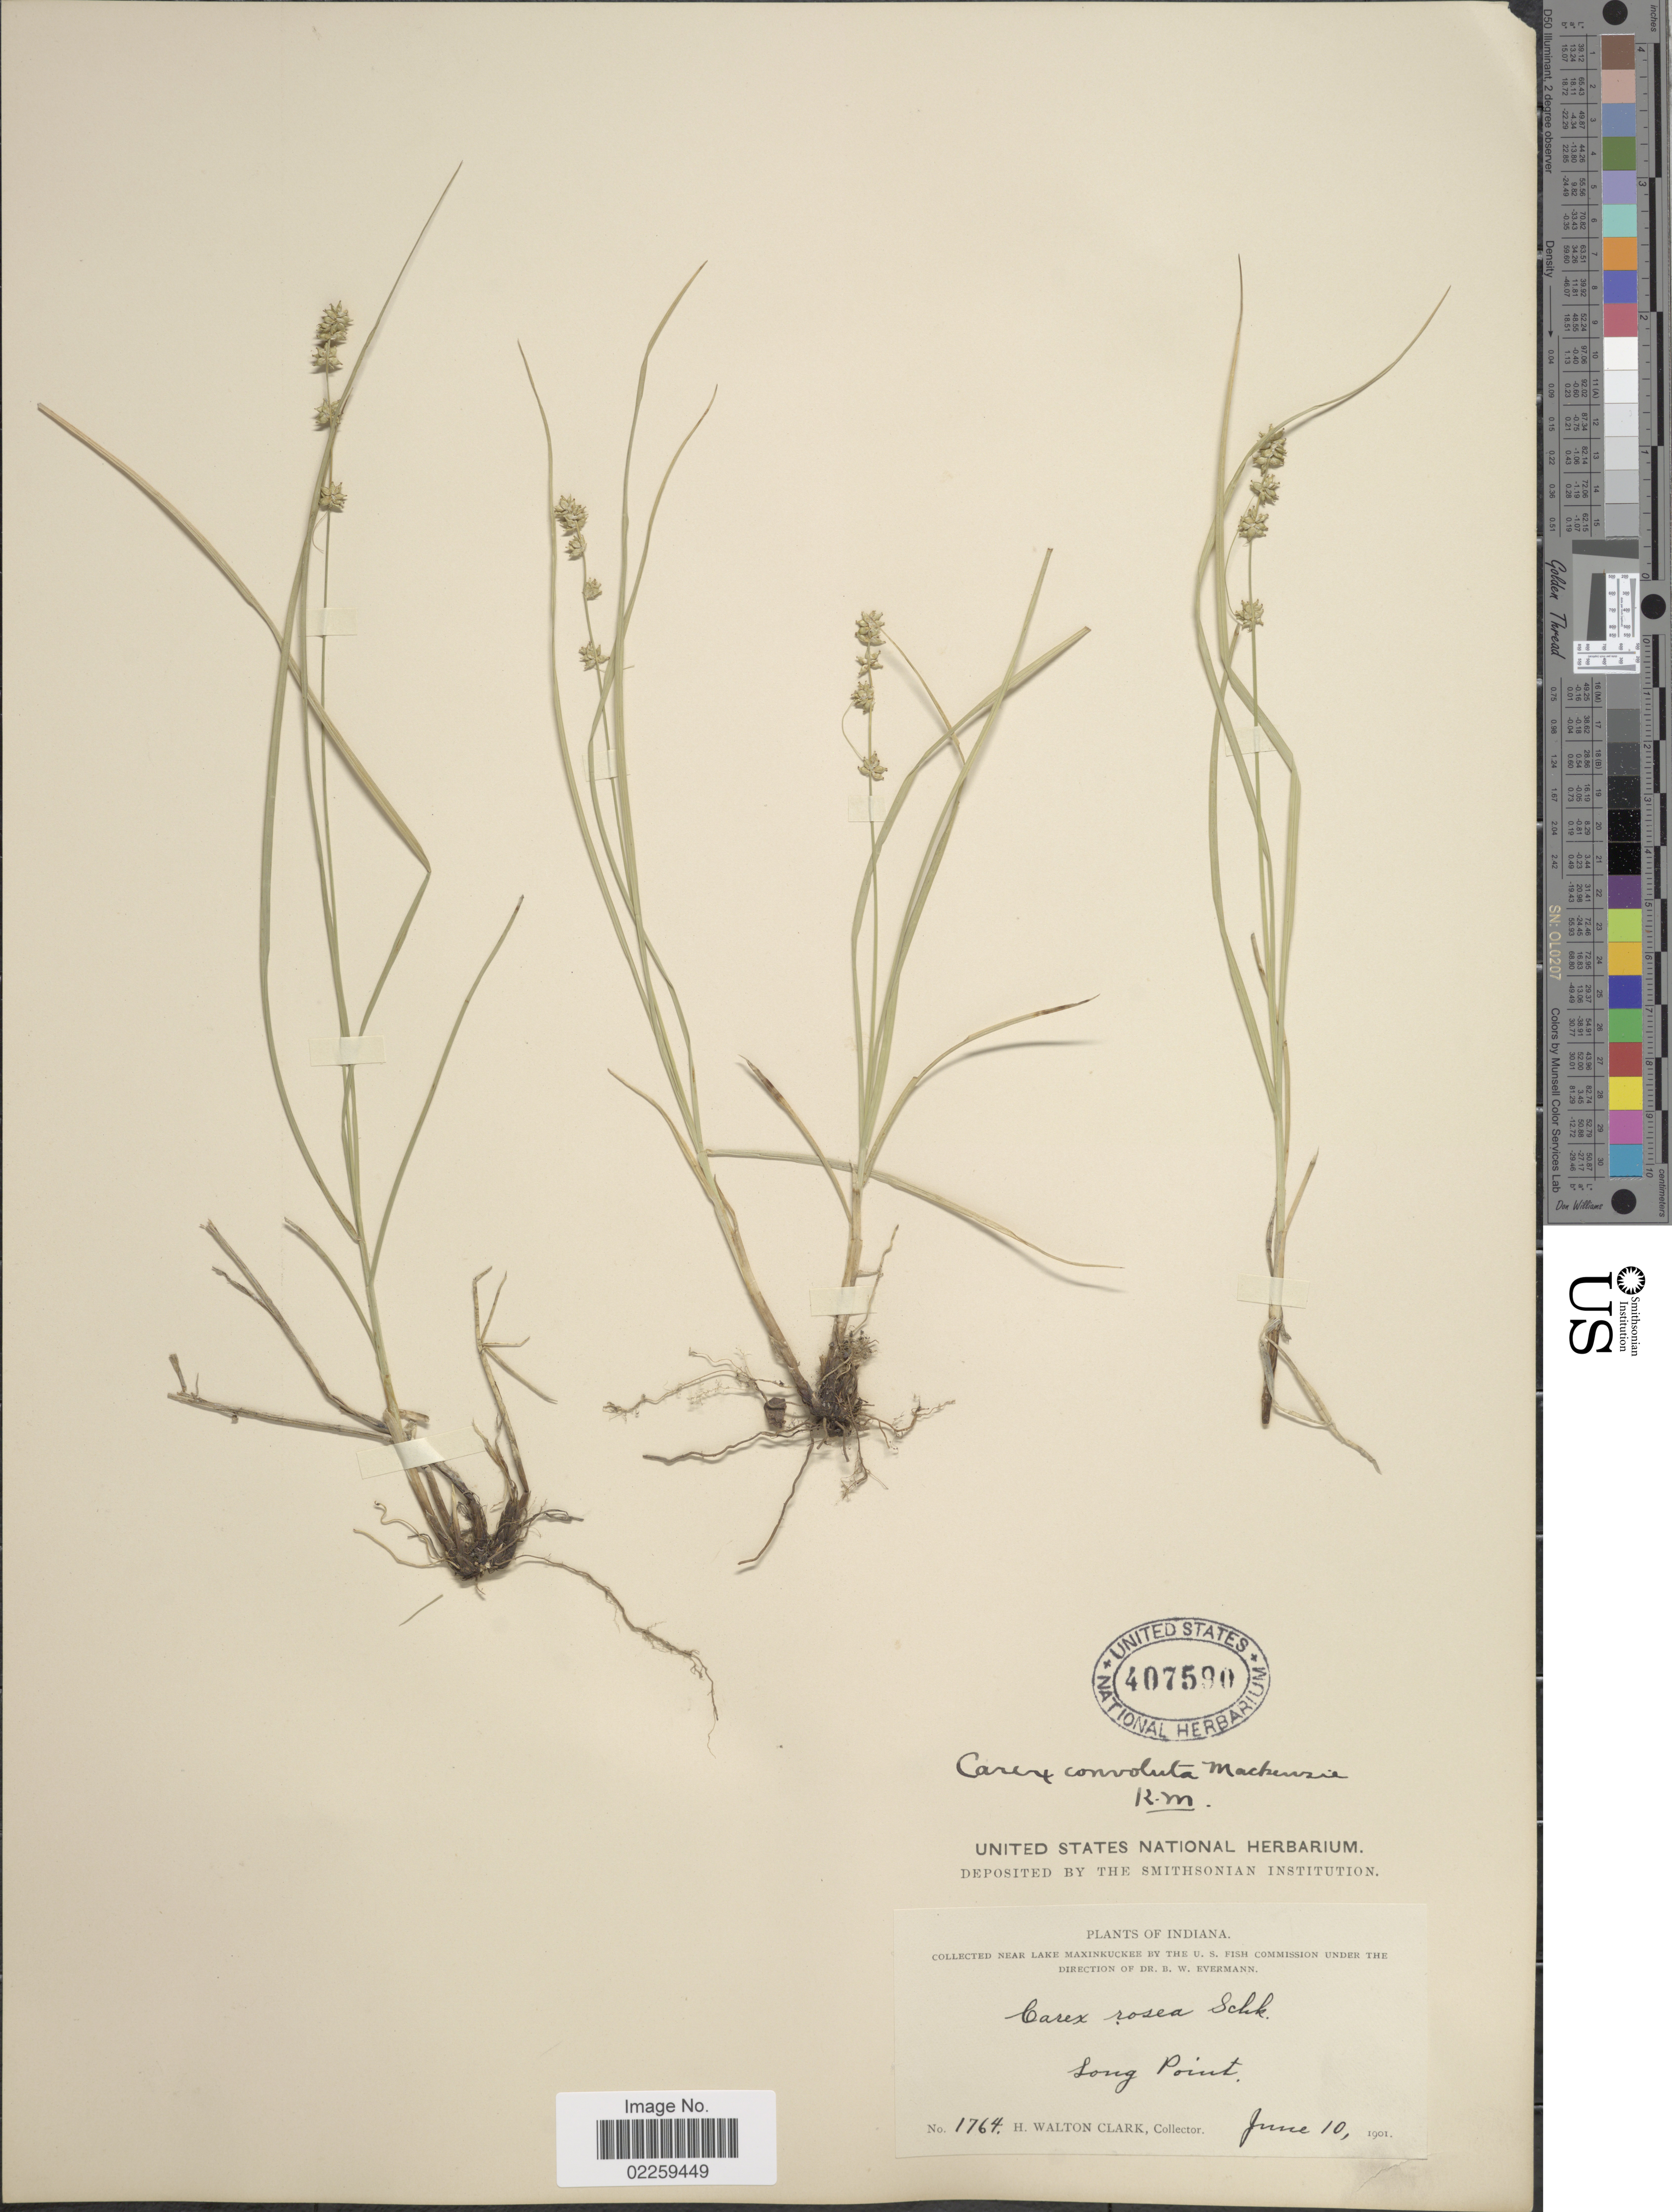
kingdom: Plantae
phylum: Tracheophyta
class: Liliopsida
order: Poales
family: Cyperaceae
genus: Carex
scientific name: Carex rosea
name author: Willd.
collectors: H. W. Clark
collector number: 1764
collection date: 1901-06-10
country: United States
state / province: Indiana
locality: Indiana, Long Point. Near lake Maxinkuckee.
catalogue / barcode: US 407590